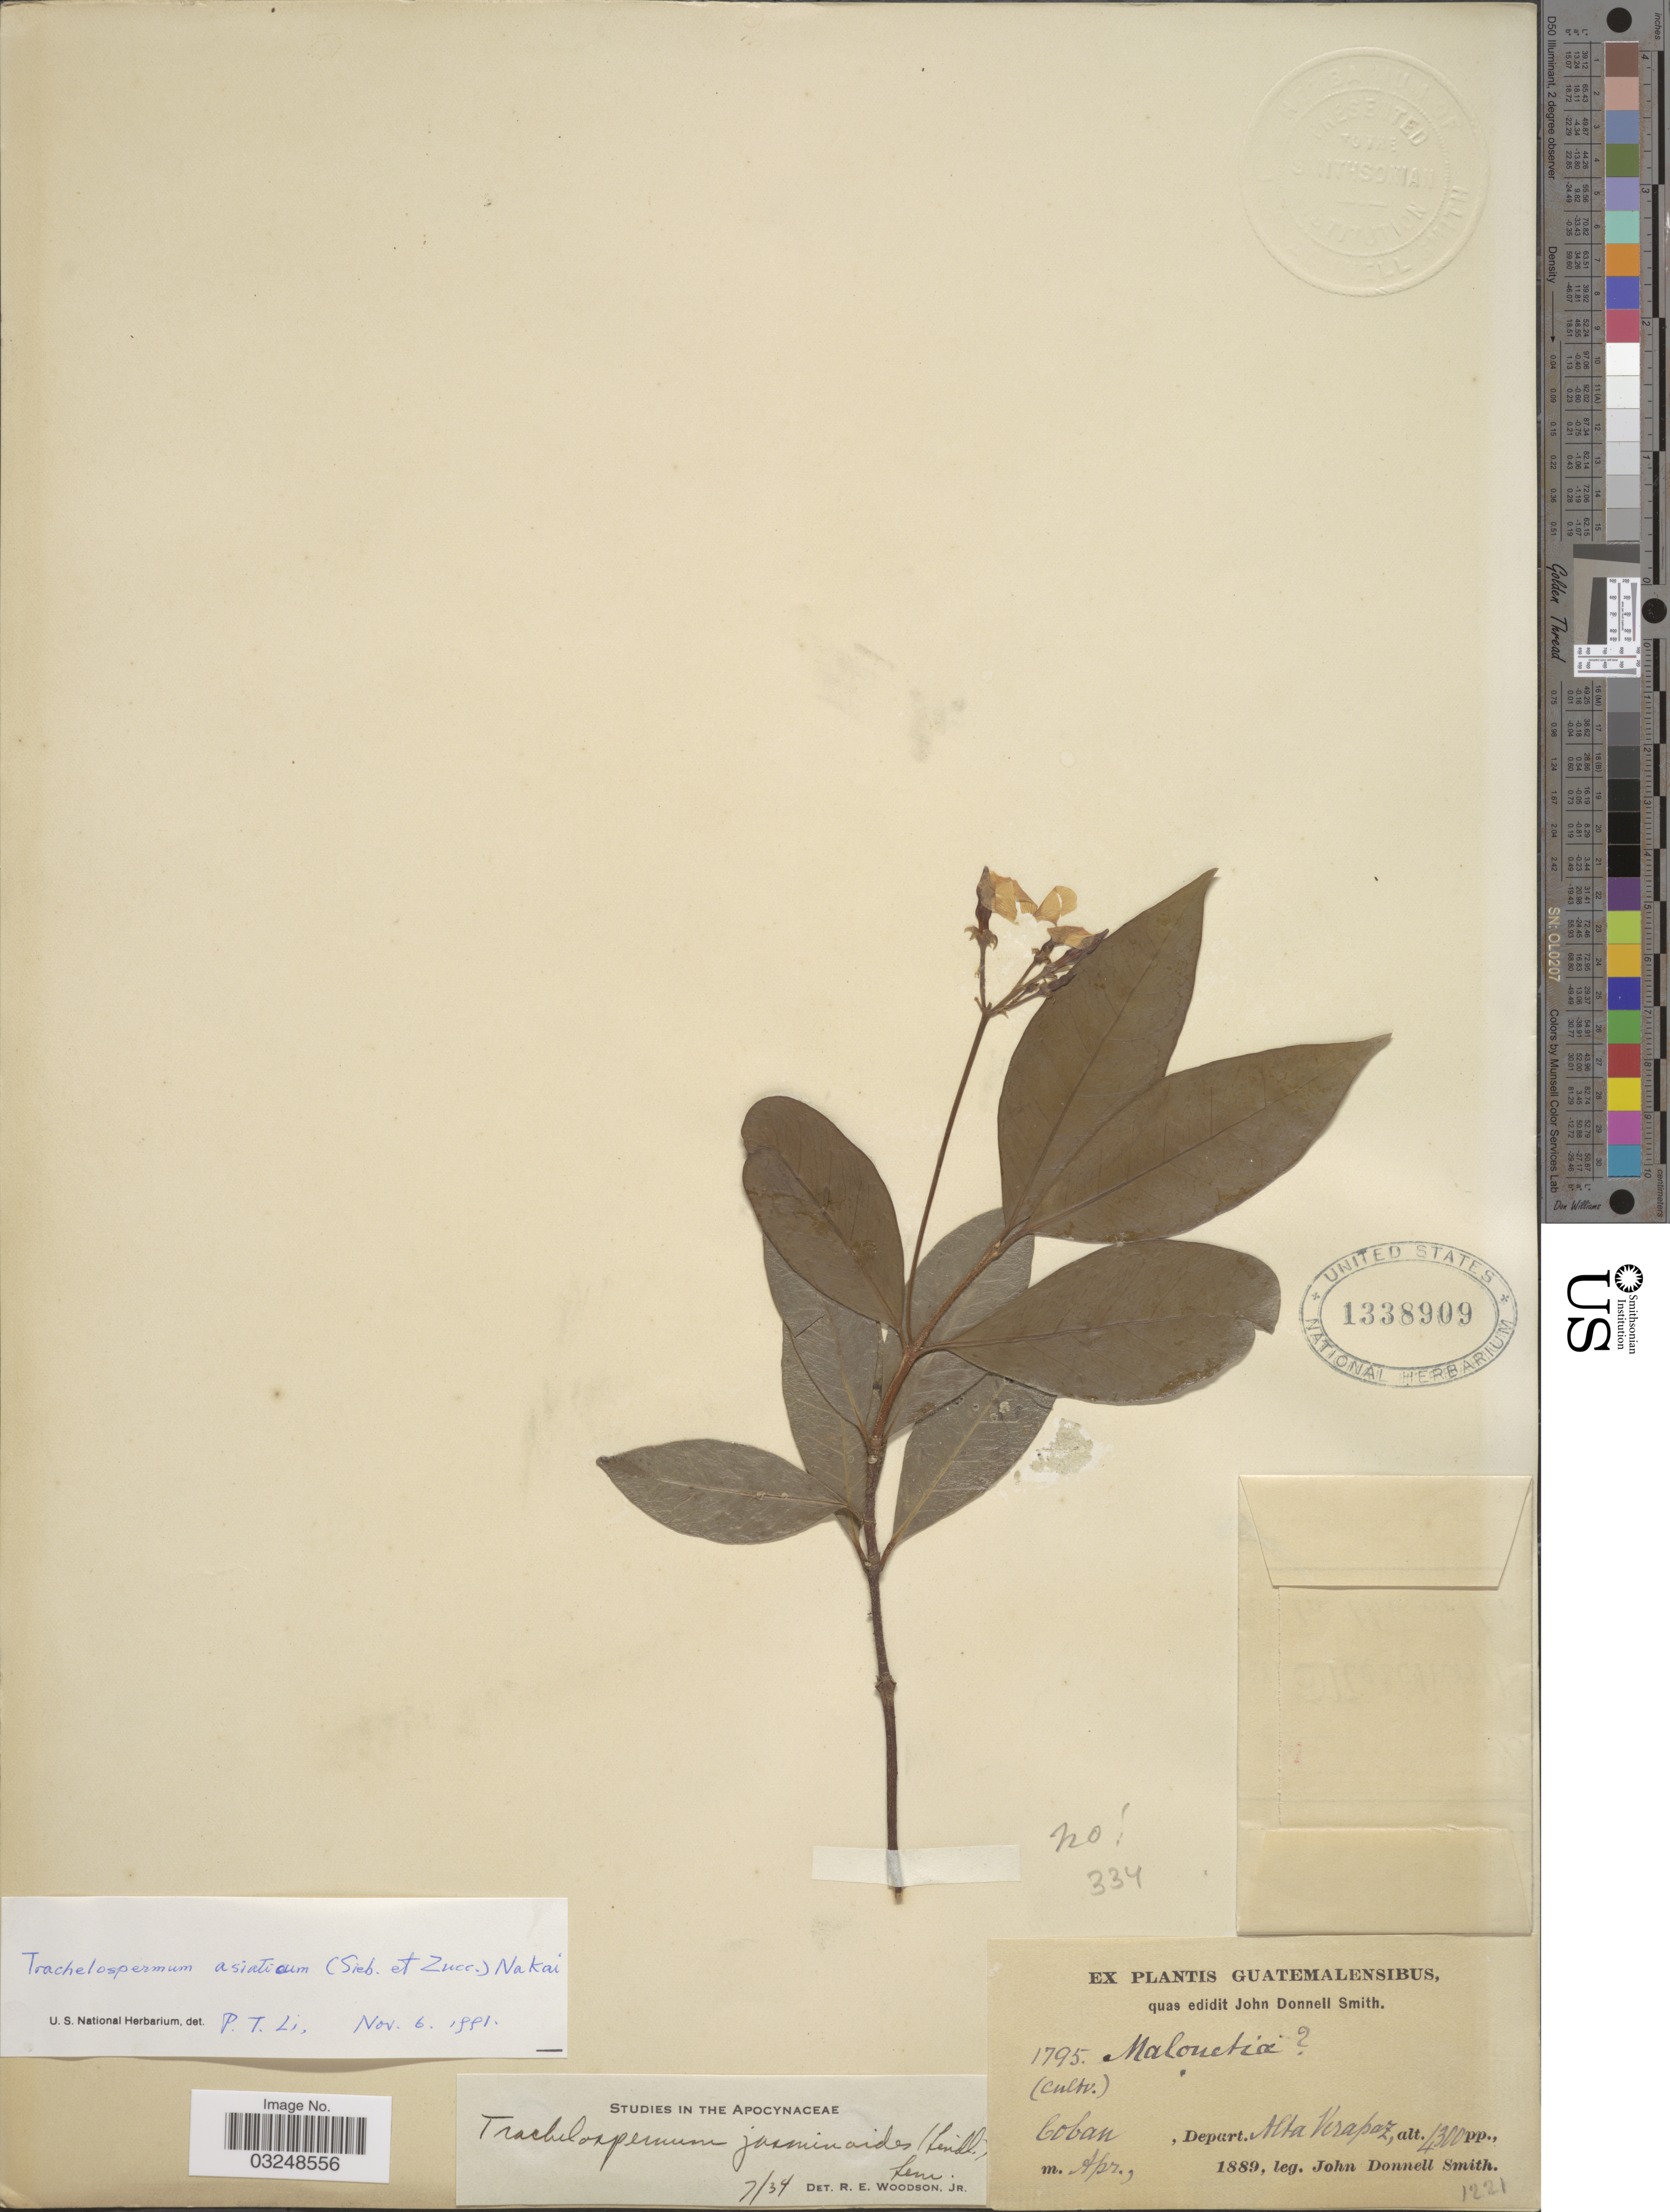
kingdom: Plantae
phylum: Tracheophyta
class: Magnoliopsida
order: Gentianales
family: Apocynaceae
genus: Trachelospermum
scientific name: Trachelospermum asiaticum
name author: (Siebold & Zucc.) Nakai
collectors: J. Donnell Smith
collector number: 1795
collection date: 1889-04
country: Guatemala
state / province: Alta Verapaz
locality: Coban, Depart. Alta Verapaz.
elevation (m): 1311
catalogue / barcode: US 1338909